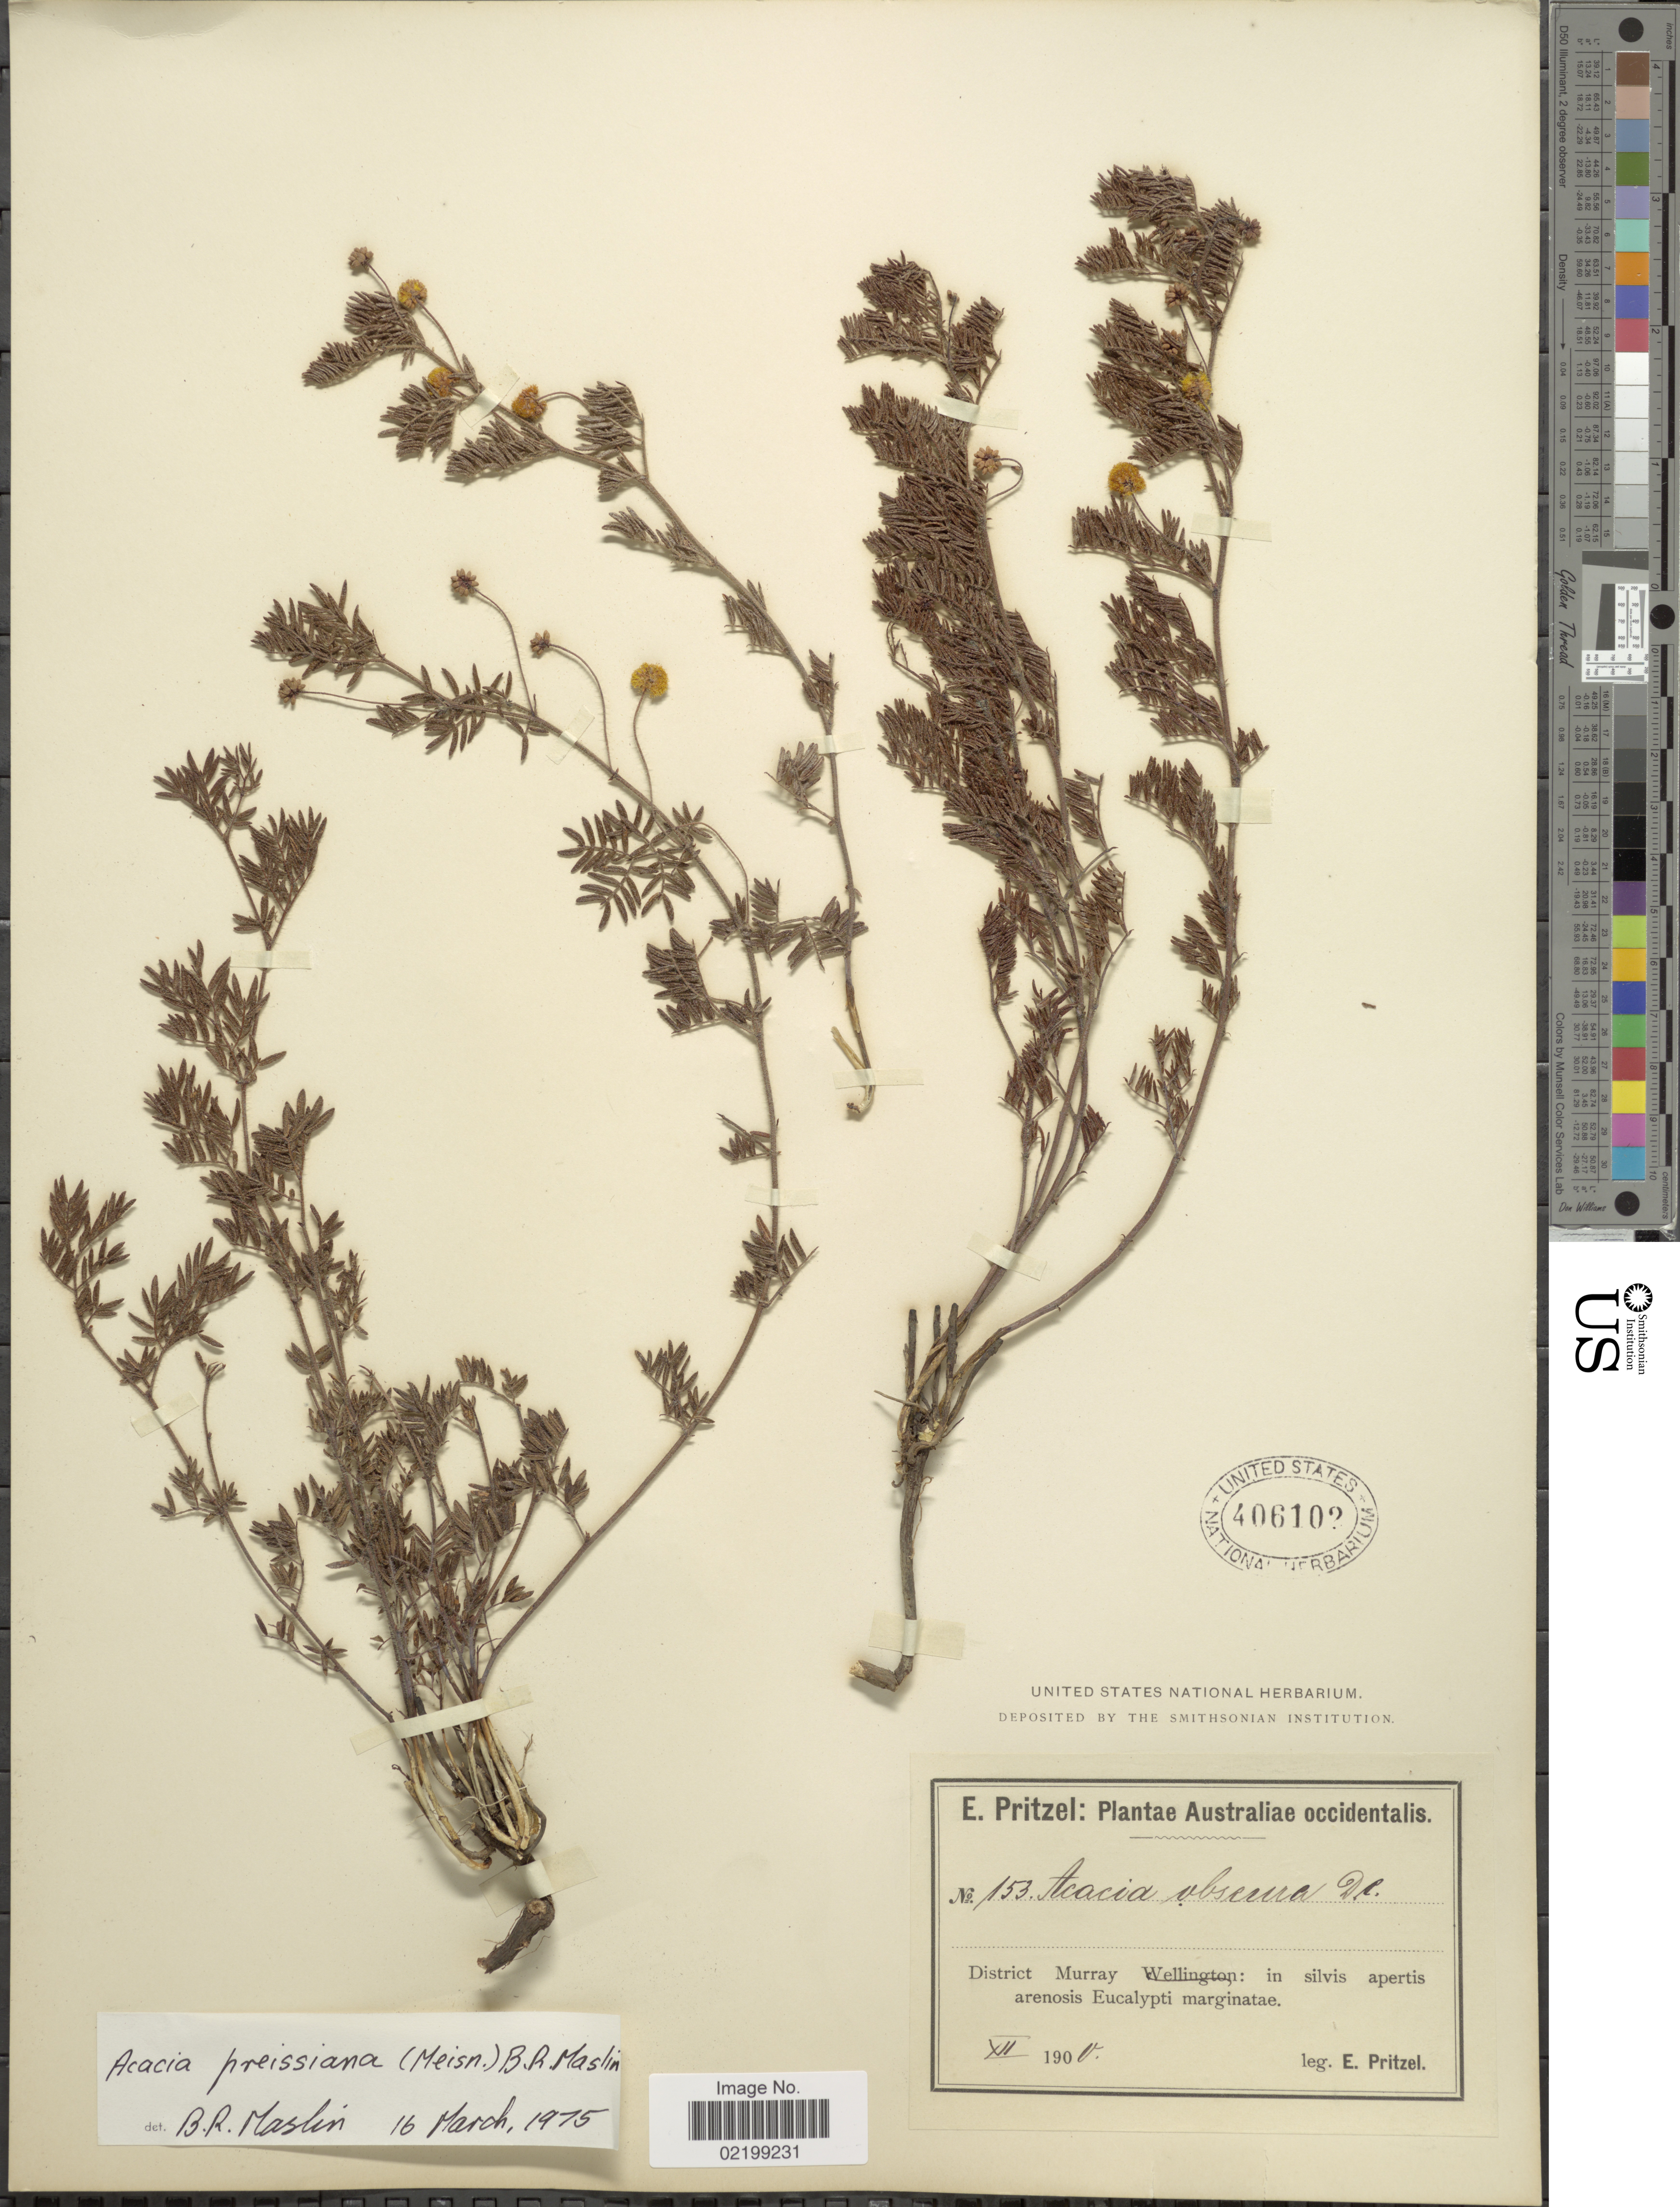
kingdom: Plantae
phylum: Tracheophyta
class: Magnoliopsida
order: Fabales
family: Fabaceae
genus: Acacia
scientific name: Acacia preissiana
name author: (Meisn.) Maslin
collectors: E. G. Pritzel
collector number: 153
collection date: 1900-12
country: Australia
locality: District Murray: in silvis apertis arenosis Ecalypti marginatae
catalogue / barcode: US 406102